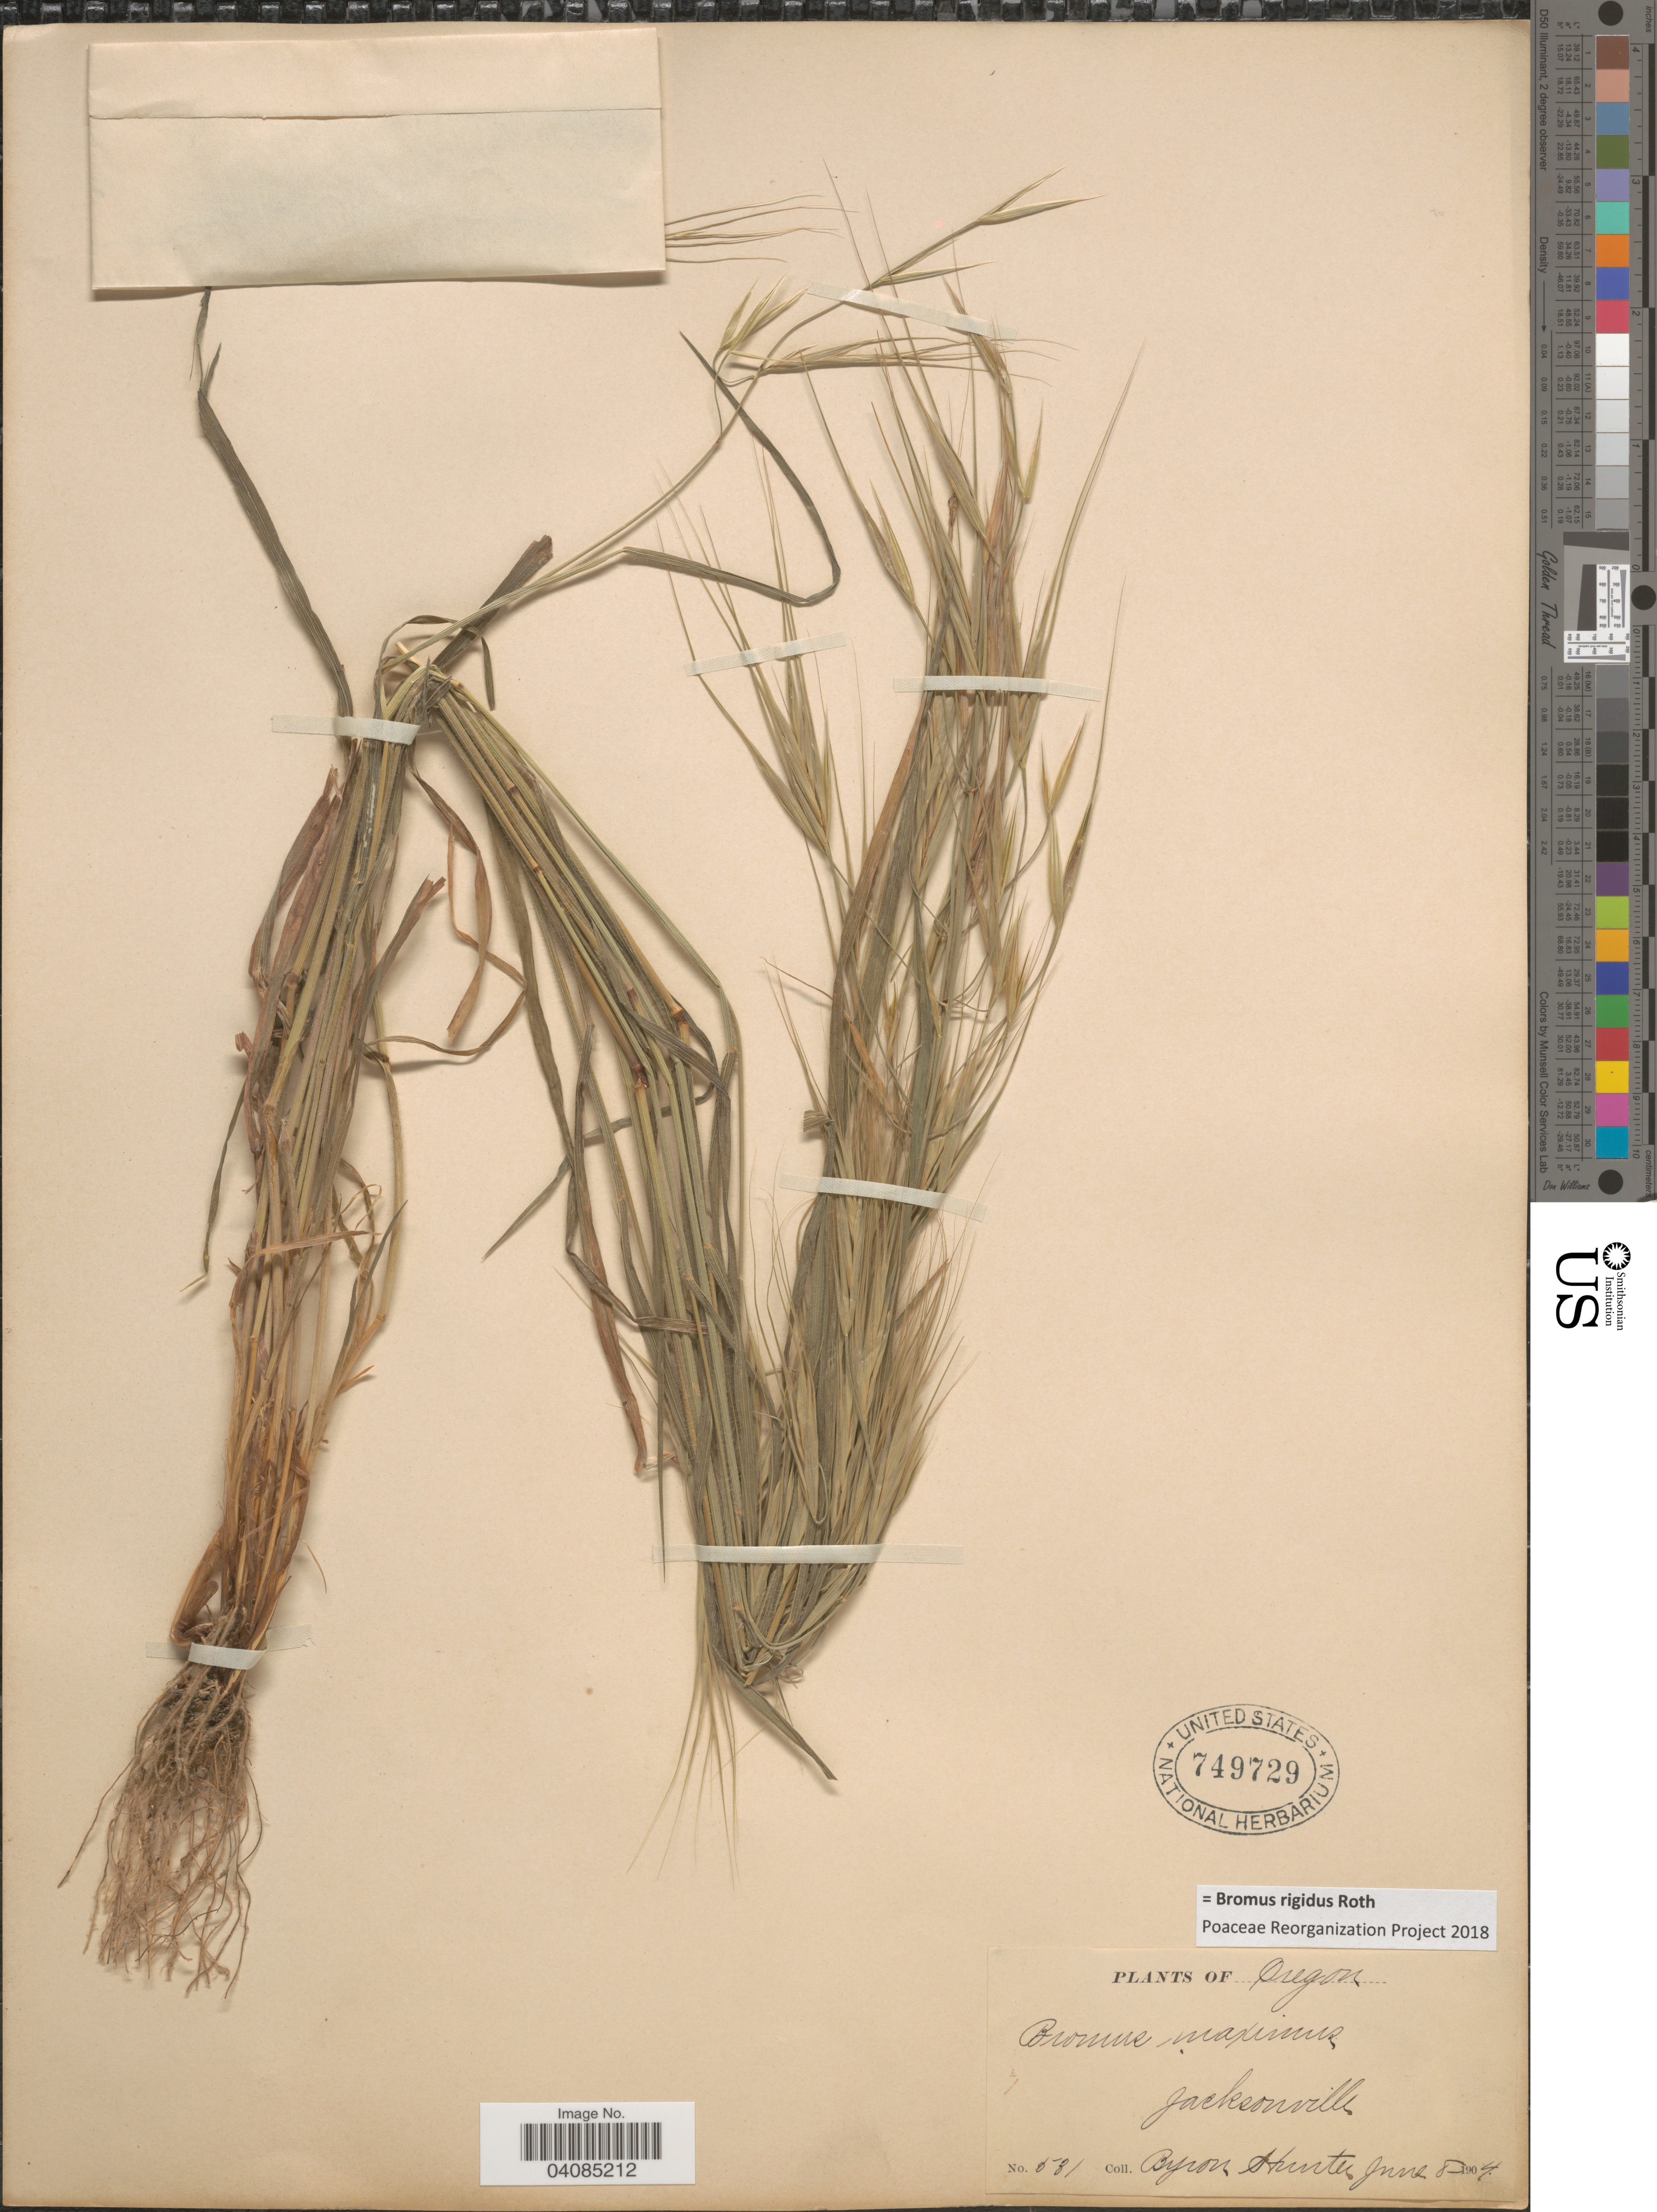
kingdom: Plantae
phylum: Tracheophyta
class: Liliopsida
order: Poales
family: Poaceae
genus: Bromus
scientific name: Bromus rigidus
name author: Roth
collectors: B. Hunter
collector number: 531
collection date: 1904-06-08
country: United States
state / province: Oregon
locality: Jacksonville.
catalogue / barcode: US 749729